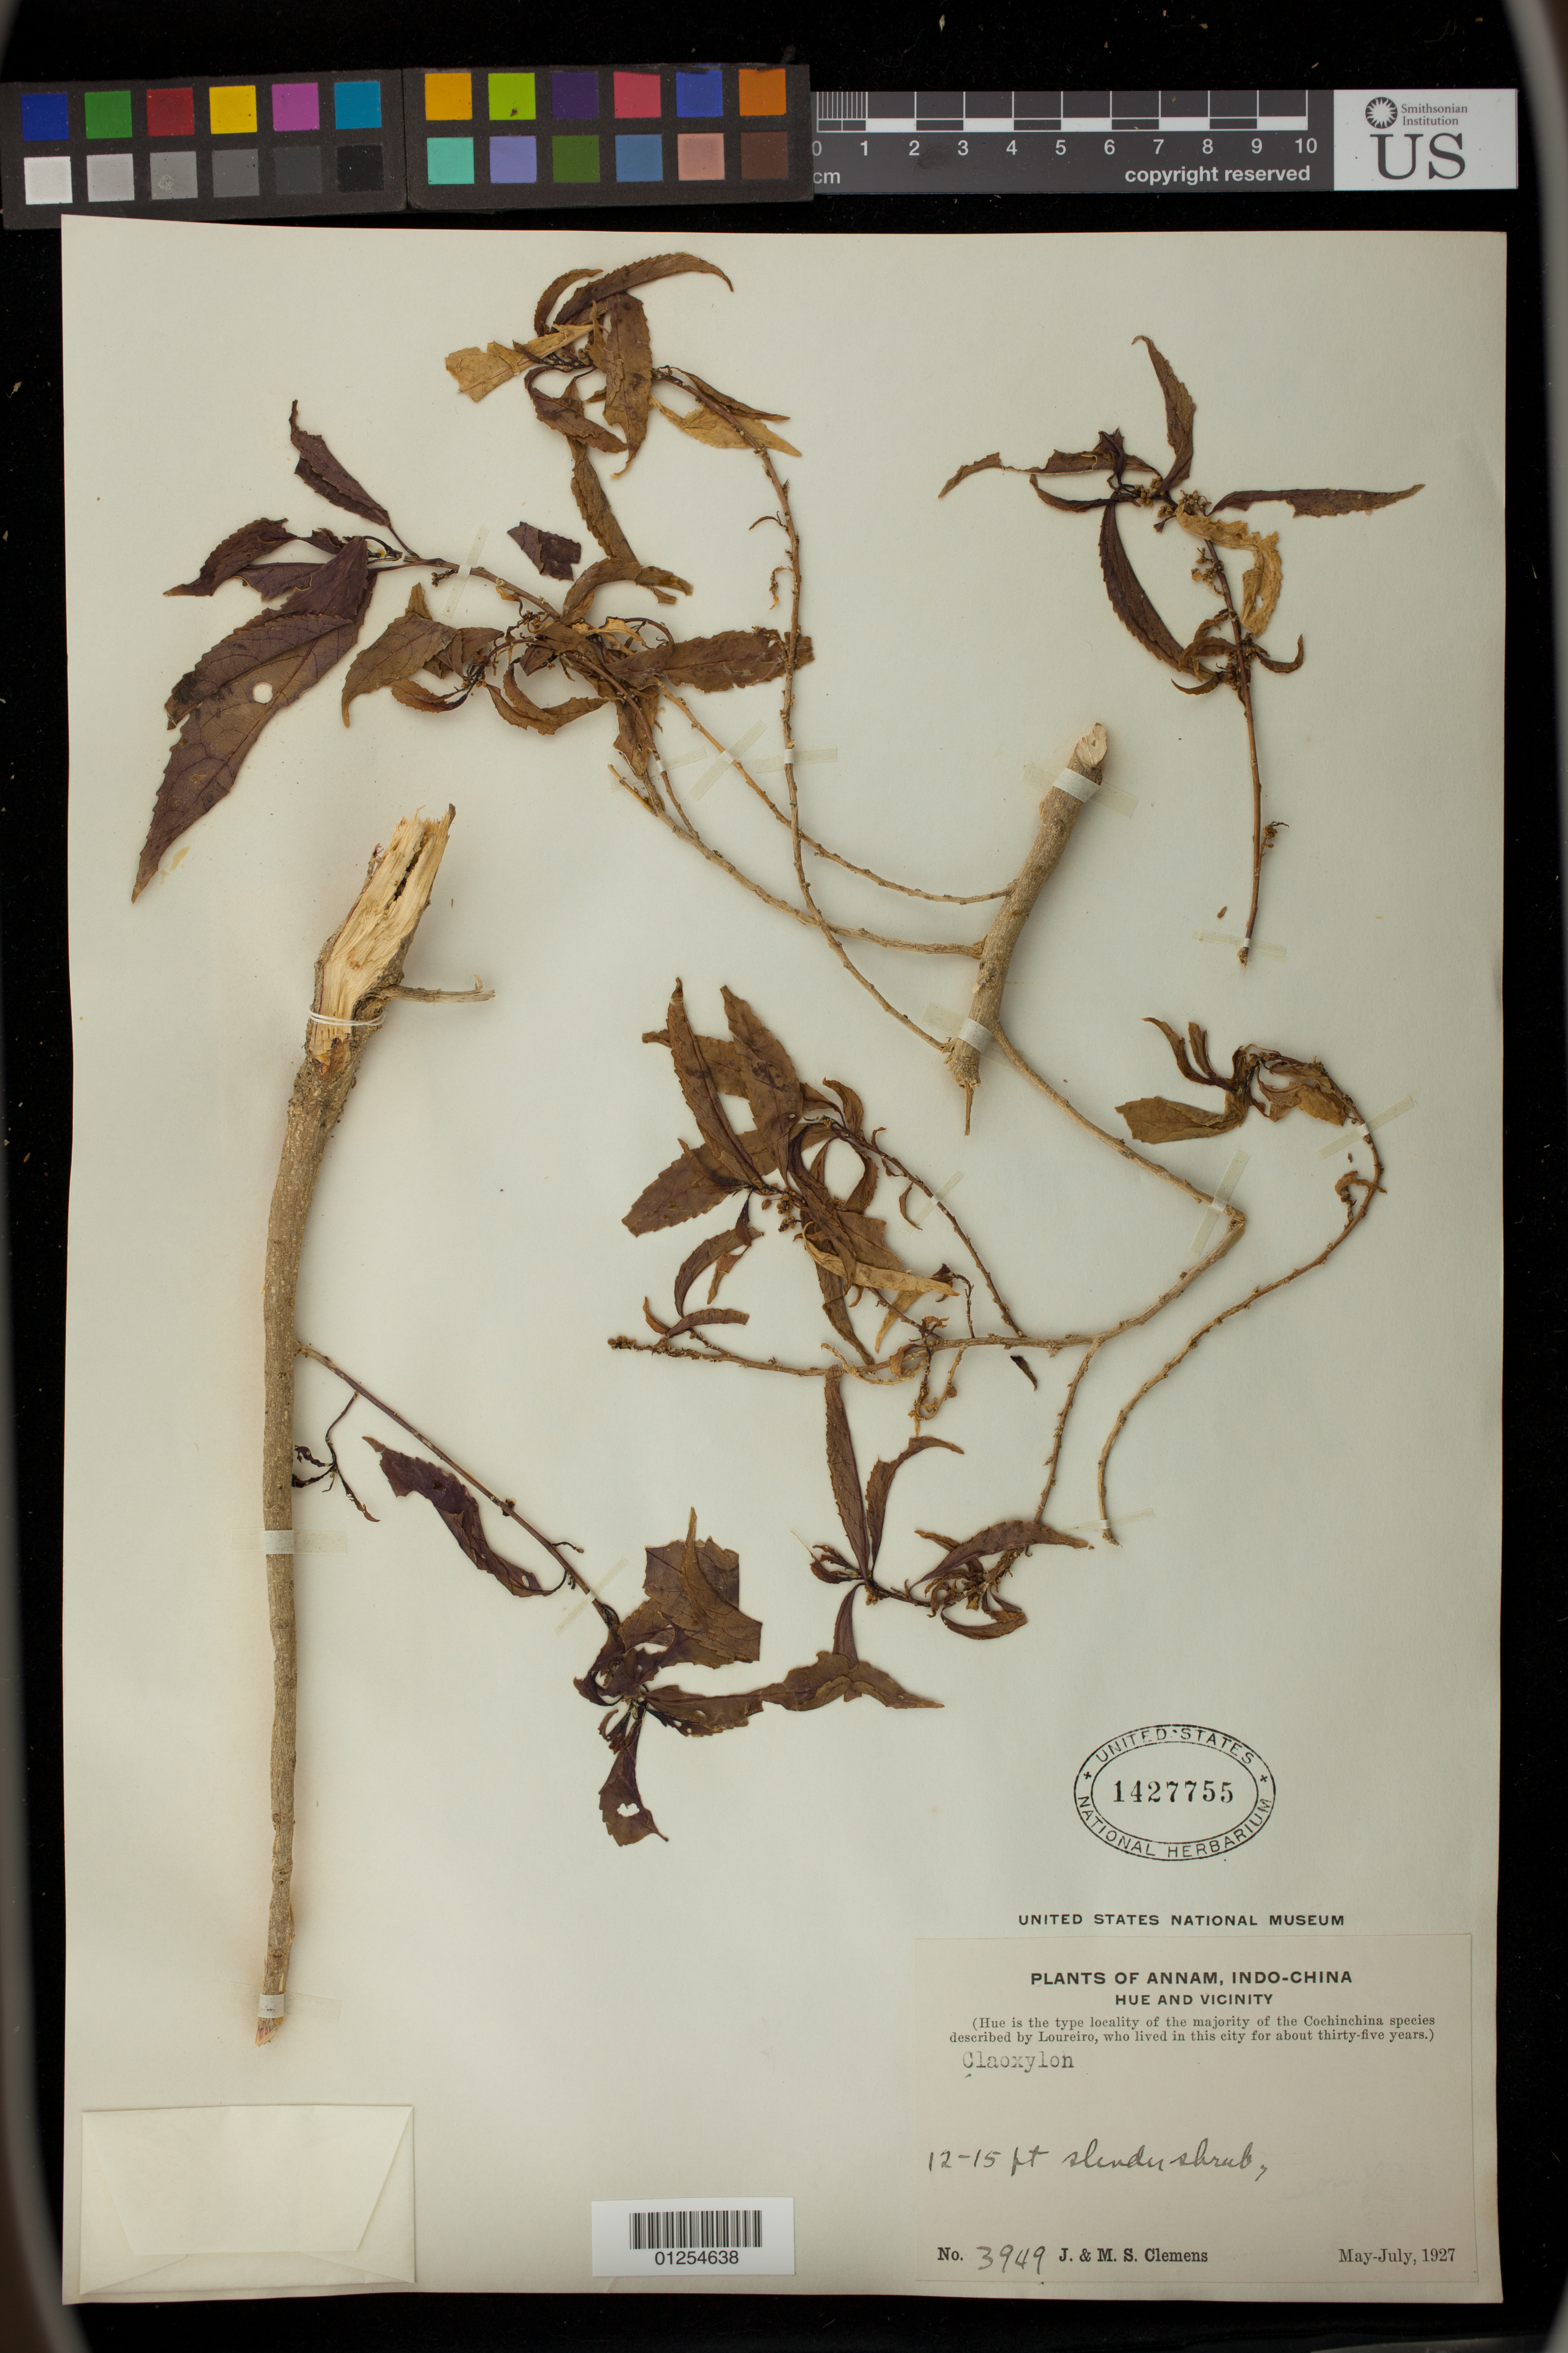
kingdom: Plantae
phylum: Tracheophyta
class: Magnoliopsida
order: Malpighiales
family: Euphorbiaceae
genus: Claoxylon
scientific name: Claoxylon sp.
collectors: J. Clemens & M. S. Clemens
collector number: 3949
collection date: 1927-05/1927-07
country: Vietnam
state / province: Thua Thiên-Hue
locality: Annam [Viet Nam], Hue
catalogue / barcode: US 1427755